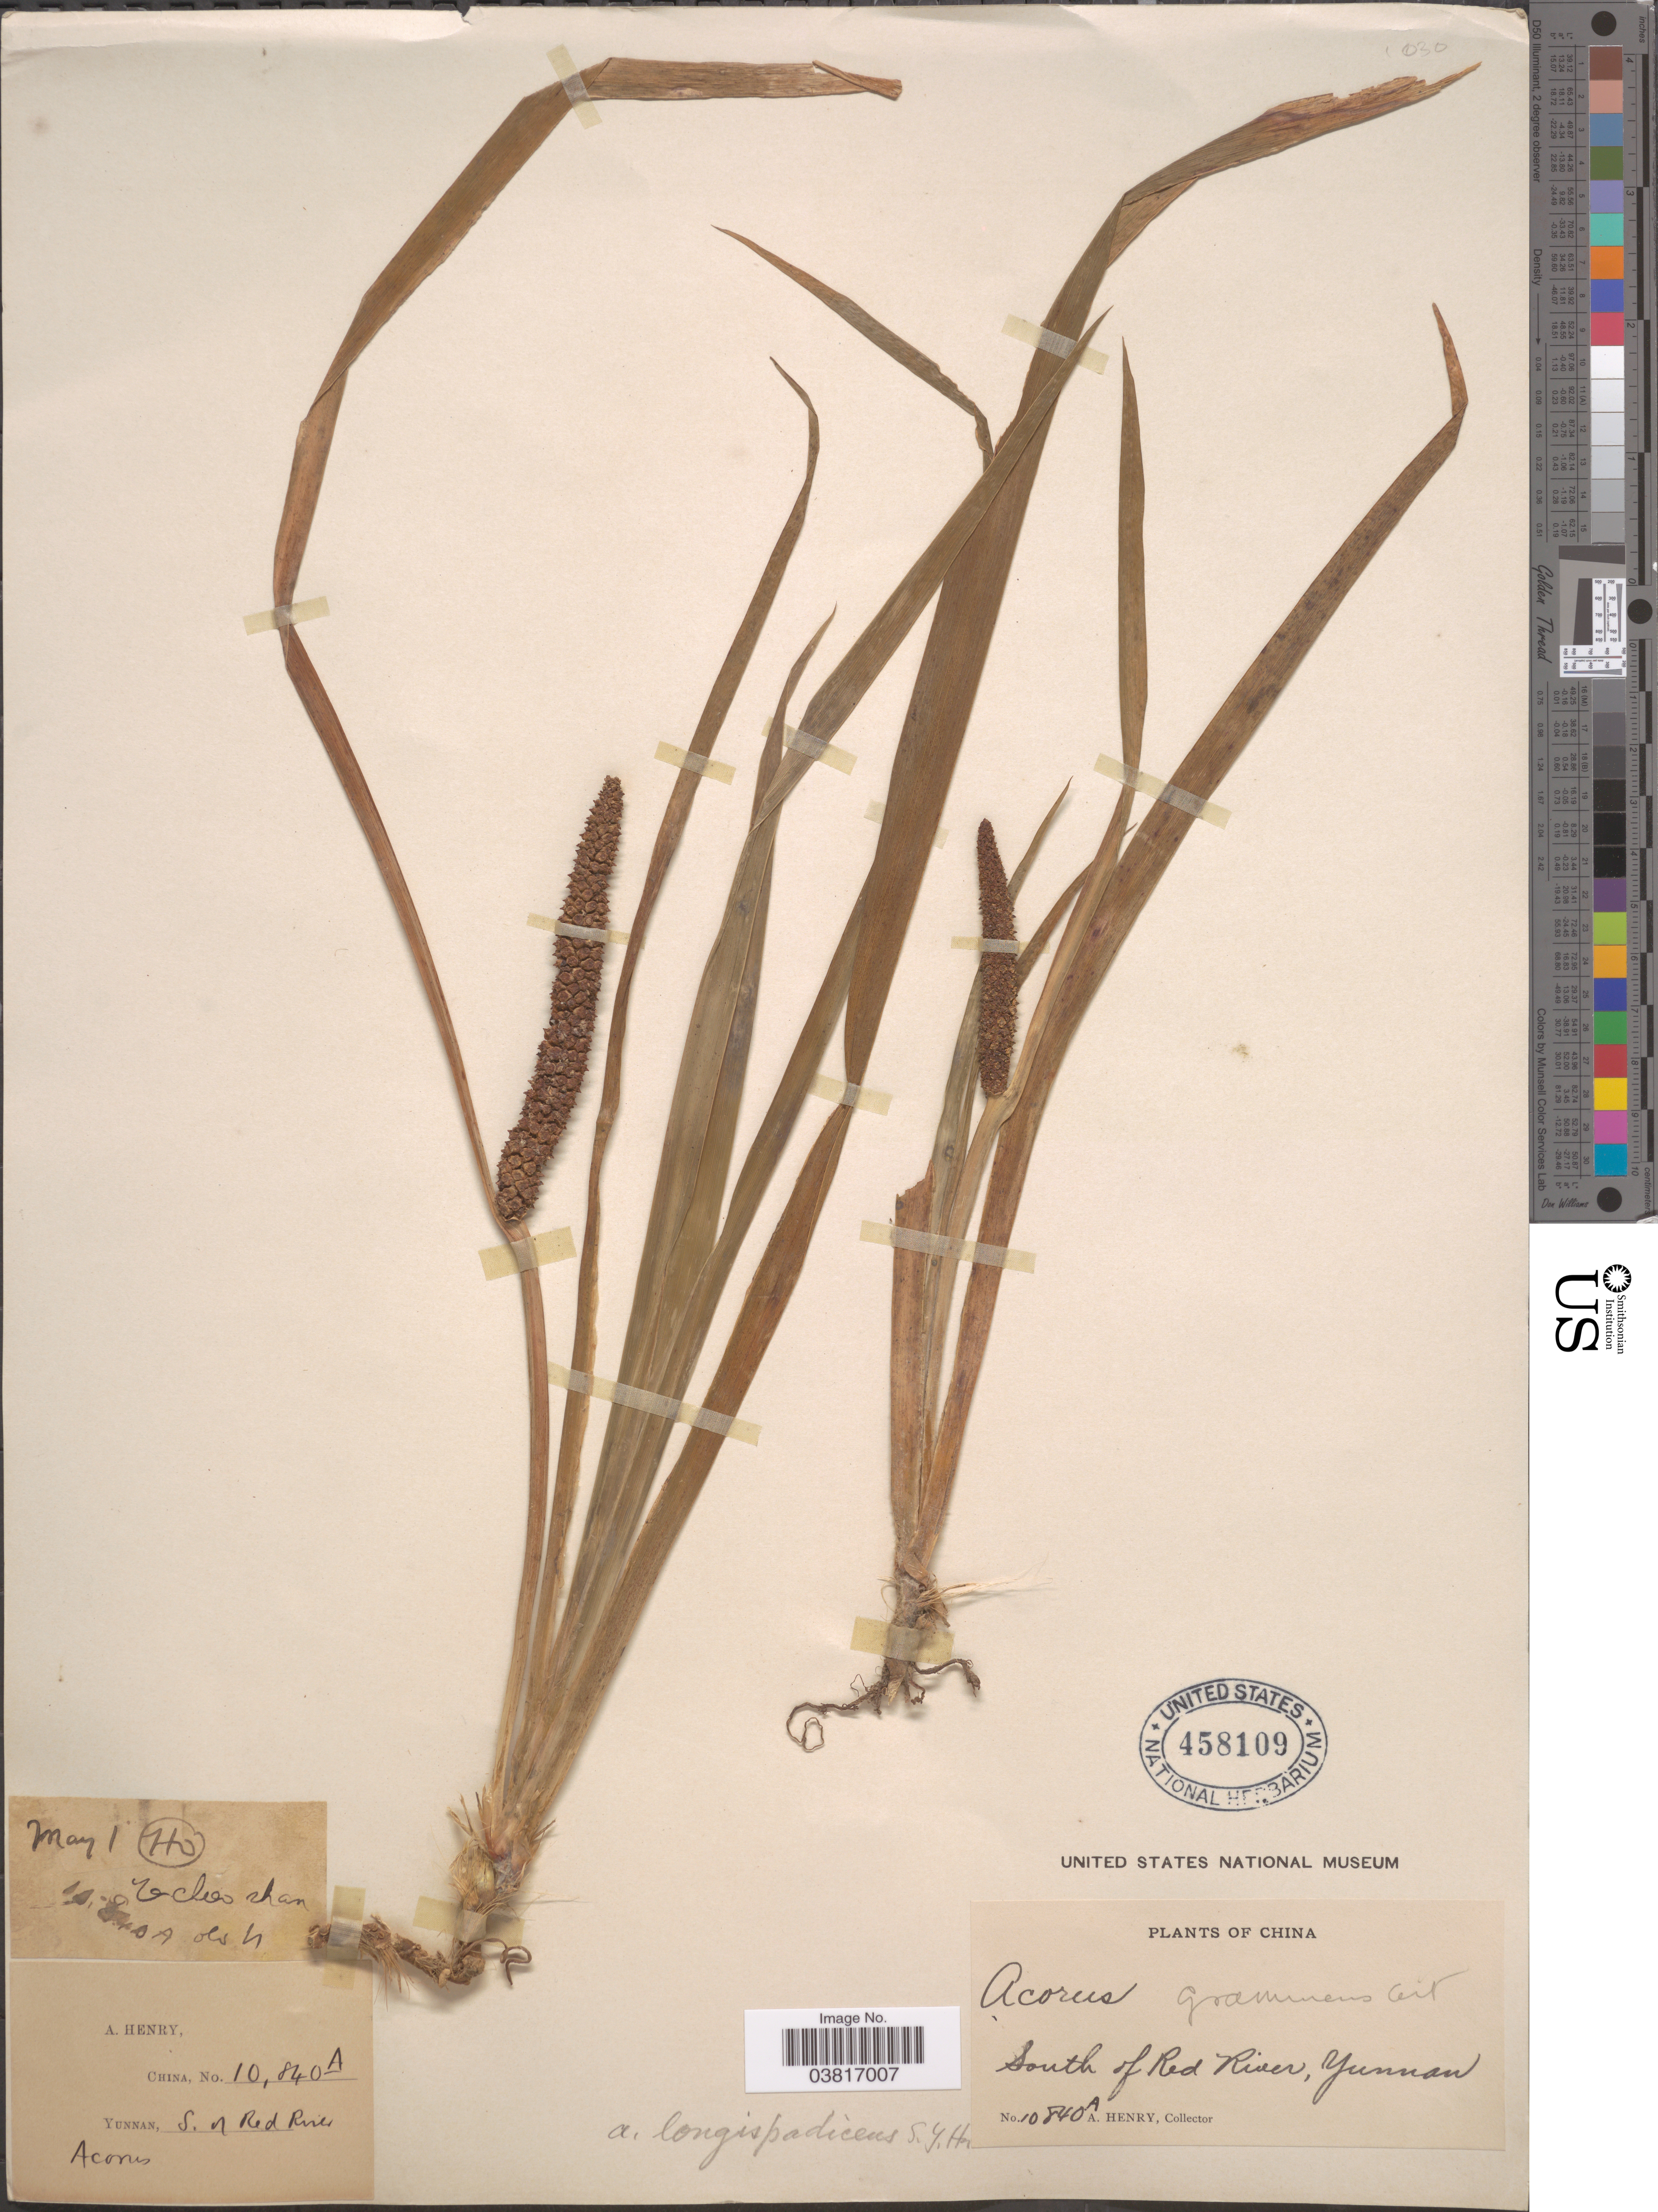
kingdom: Plantae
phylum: Tracheophyta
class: Liliopsida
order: Acorales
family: Acoraceae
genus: Acorus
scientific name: Acorus gramineus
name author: Sol. ex Aiton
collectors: A. Henry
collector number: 10840 A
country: China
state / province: Yunnan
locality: South of Red River.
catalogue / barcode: US 458109